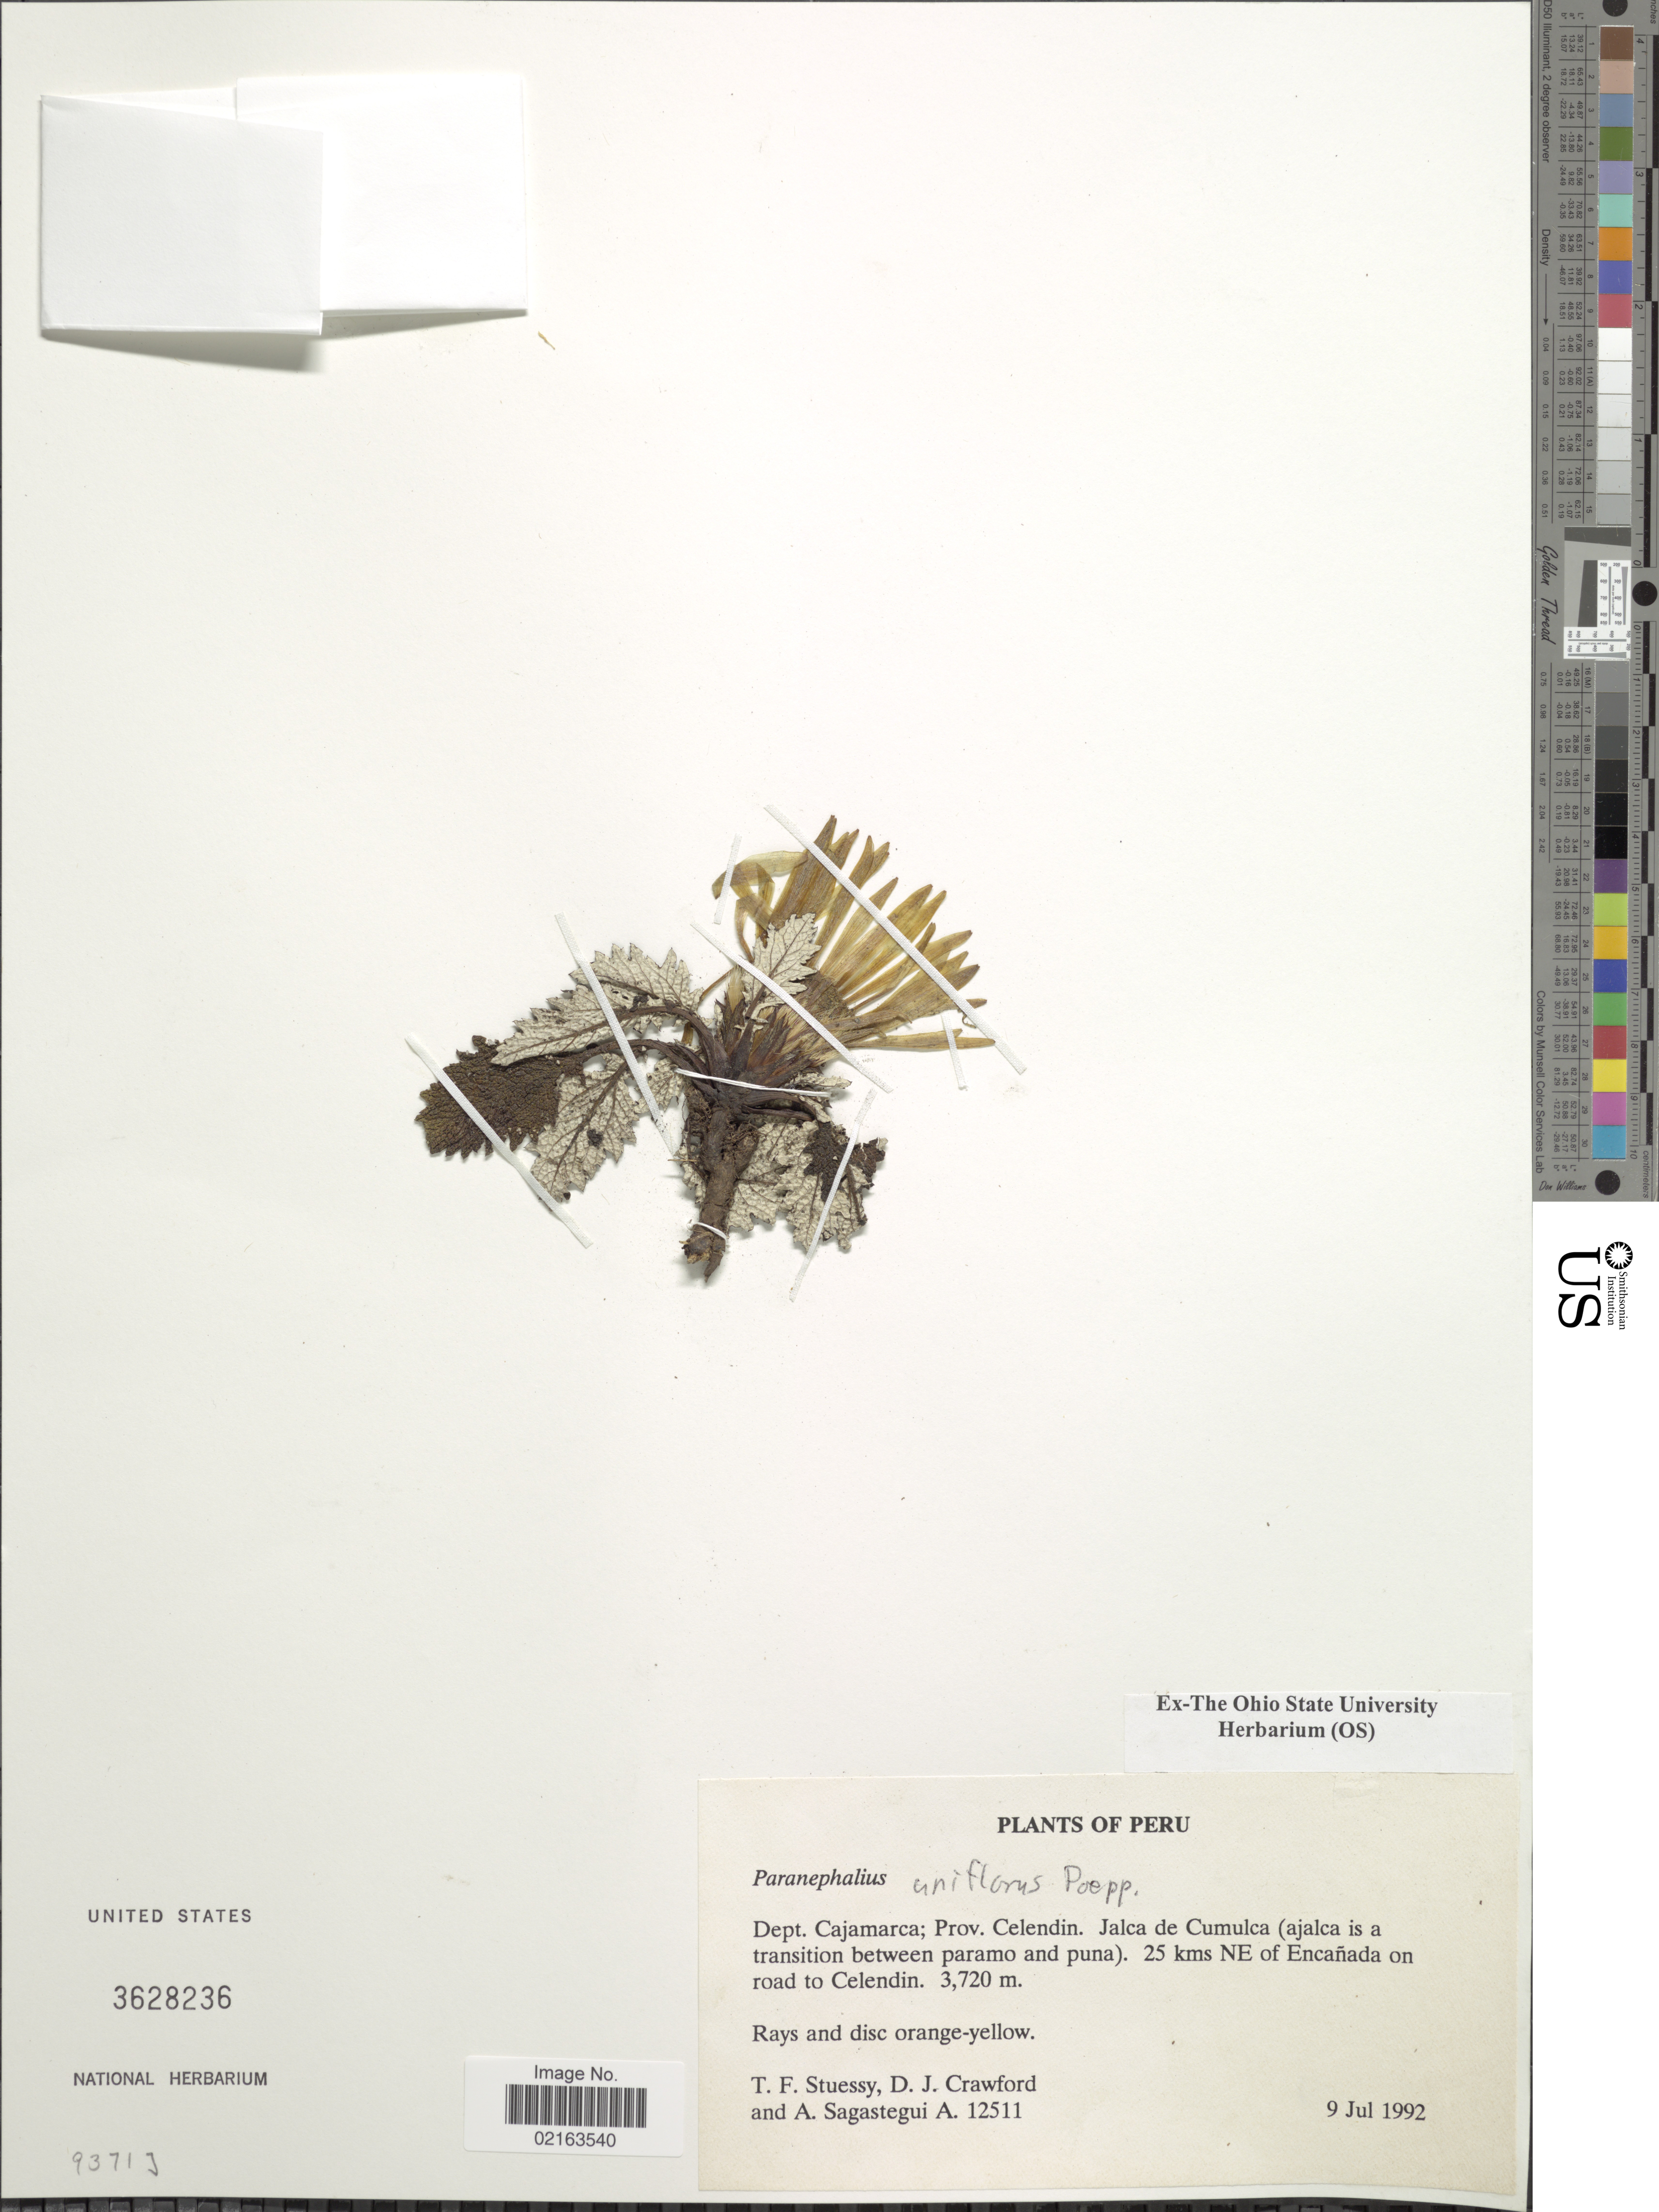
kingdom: Plantae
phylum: Tracheophyta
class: Magnoliopsida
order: Asterales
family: Asteraceae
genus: Paranephelius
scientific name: Paranephelius uniflorus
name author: Poepp. & Endl.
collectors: T. Stuessy, D. Crawford & A. Sagástegui A.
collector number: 12511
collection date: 1992-07-09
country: Peru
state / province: Cajamarca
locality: Dept. Cajamarca; Prov. Celendin. Jalca de Cumulca (ajalca is a transition between paramo and puna). 25 kms NE of Encañada on road to Celendin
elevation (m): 3720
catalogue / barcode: US 3628236